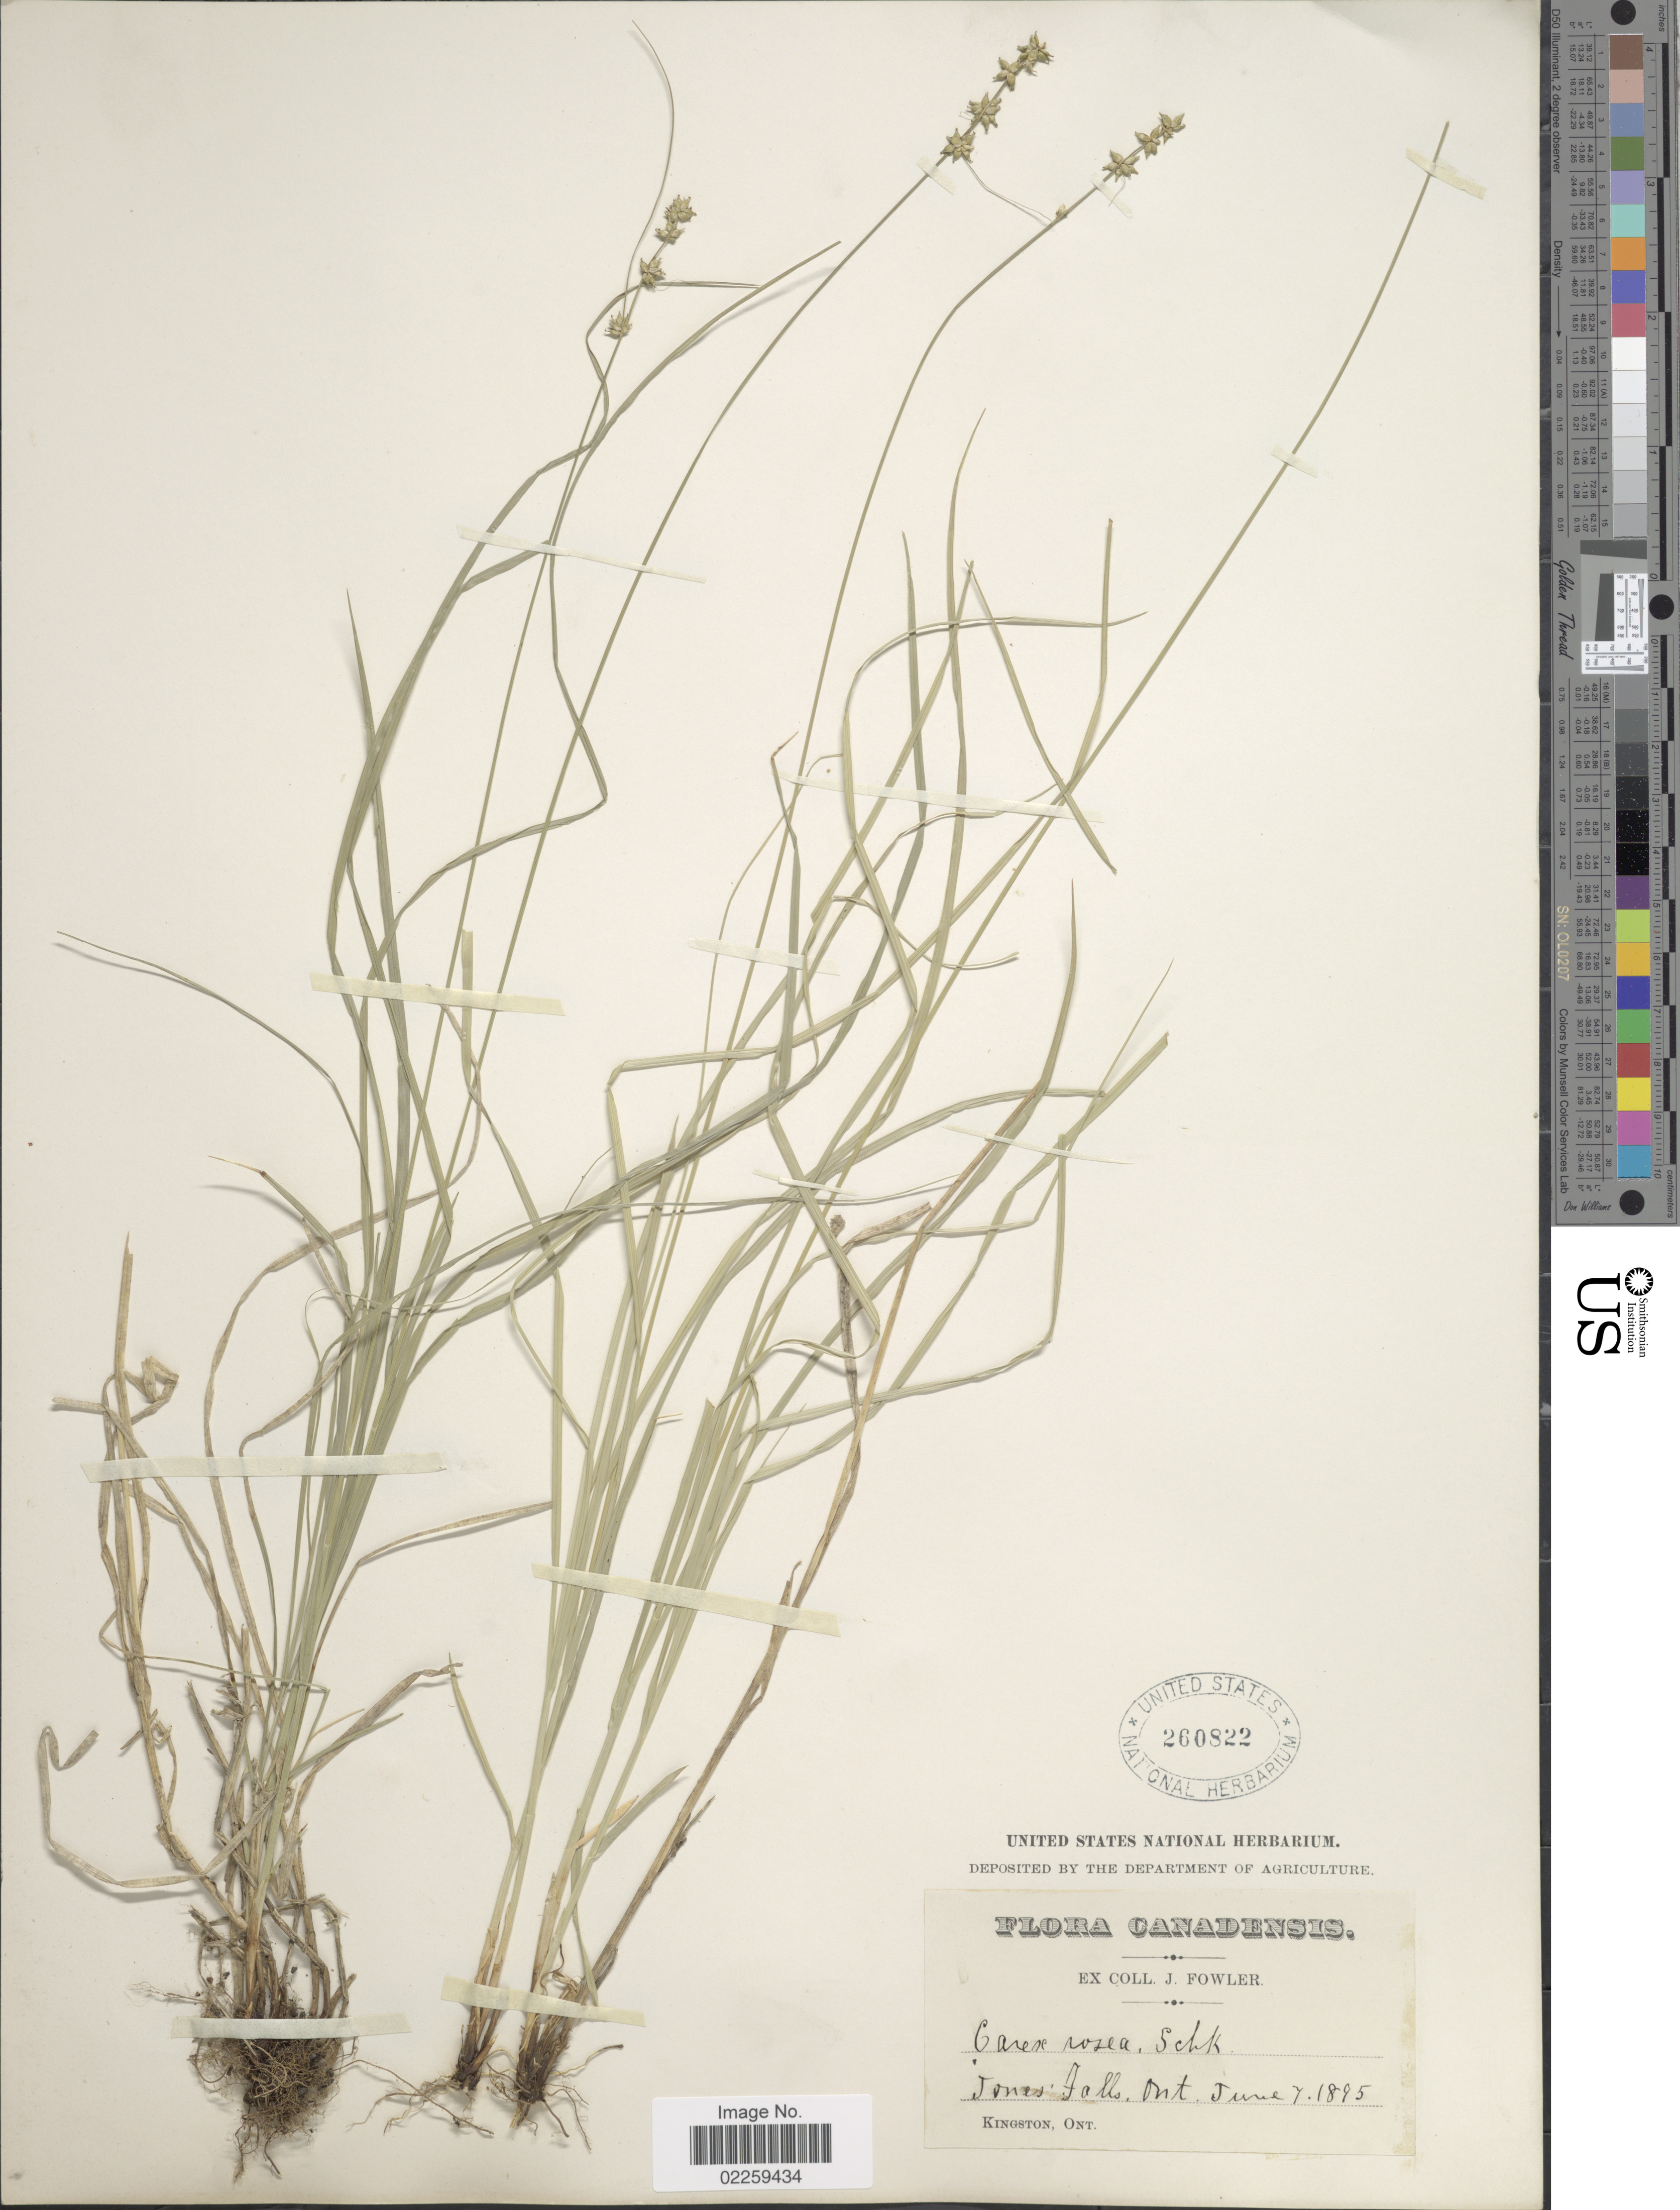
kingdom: Plantae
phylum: Tracheophyta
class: Liliopsida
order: Poales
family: Cyperaceae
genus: Carex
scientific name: Carex rosea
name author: Willd.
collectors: J. P. Fowler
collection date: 1875-06-07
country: Canada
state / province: Ontario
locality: Jones Falls, Ont.Kingston, Ont.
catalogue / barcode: US 260822